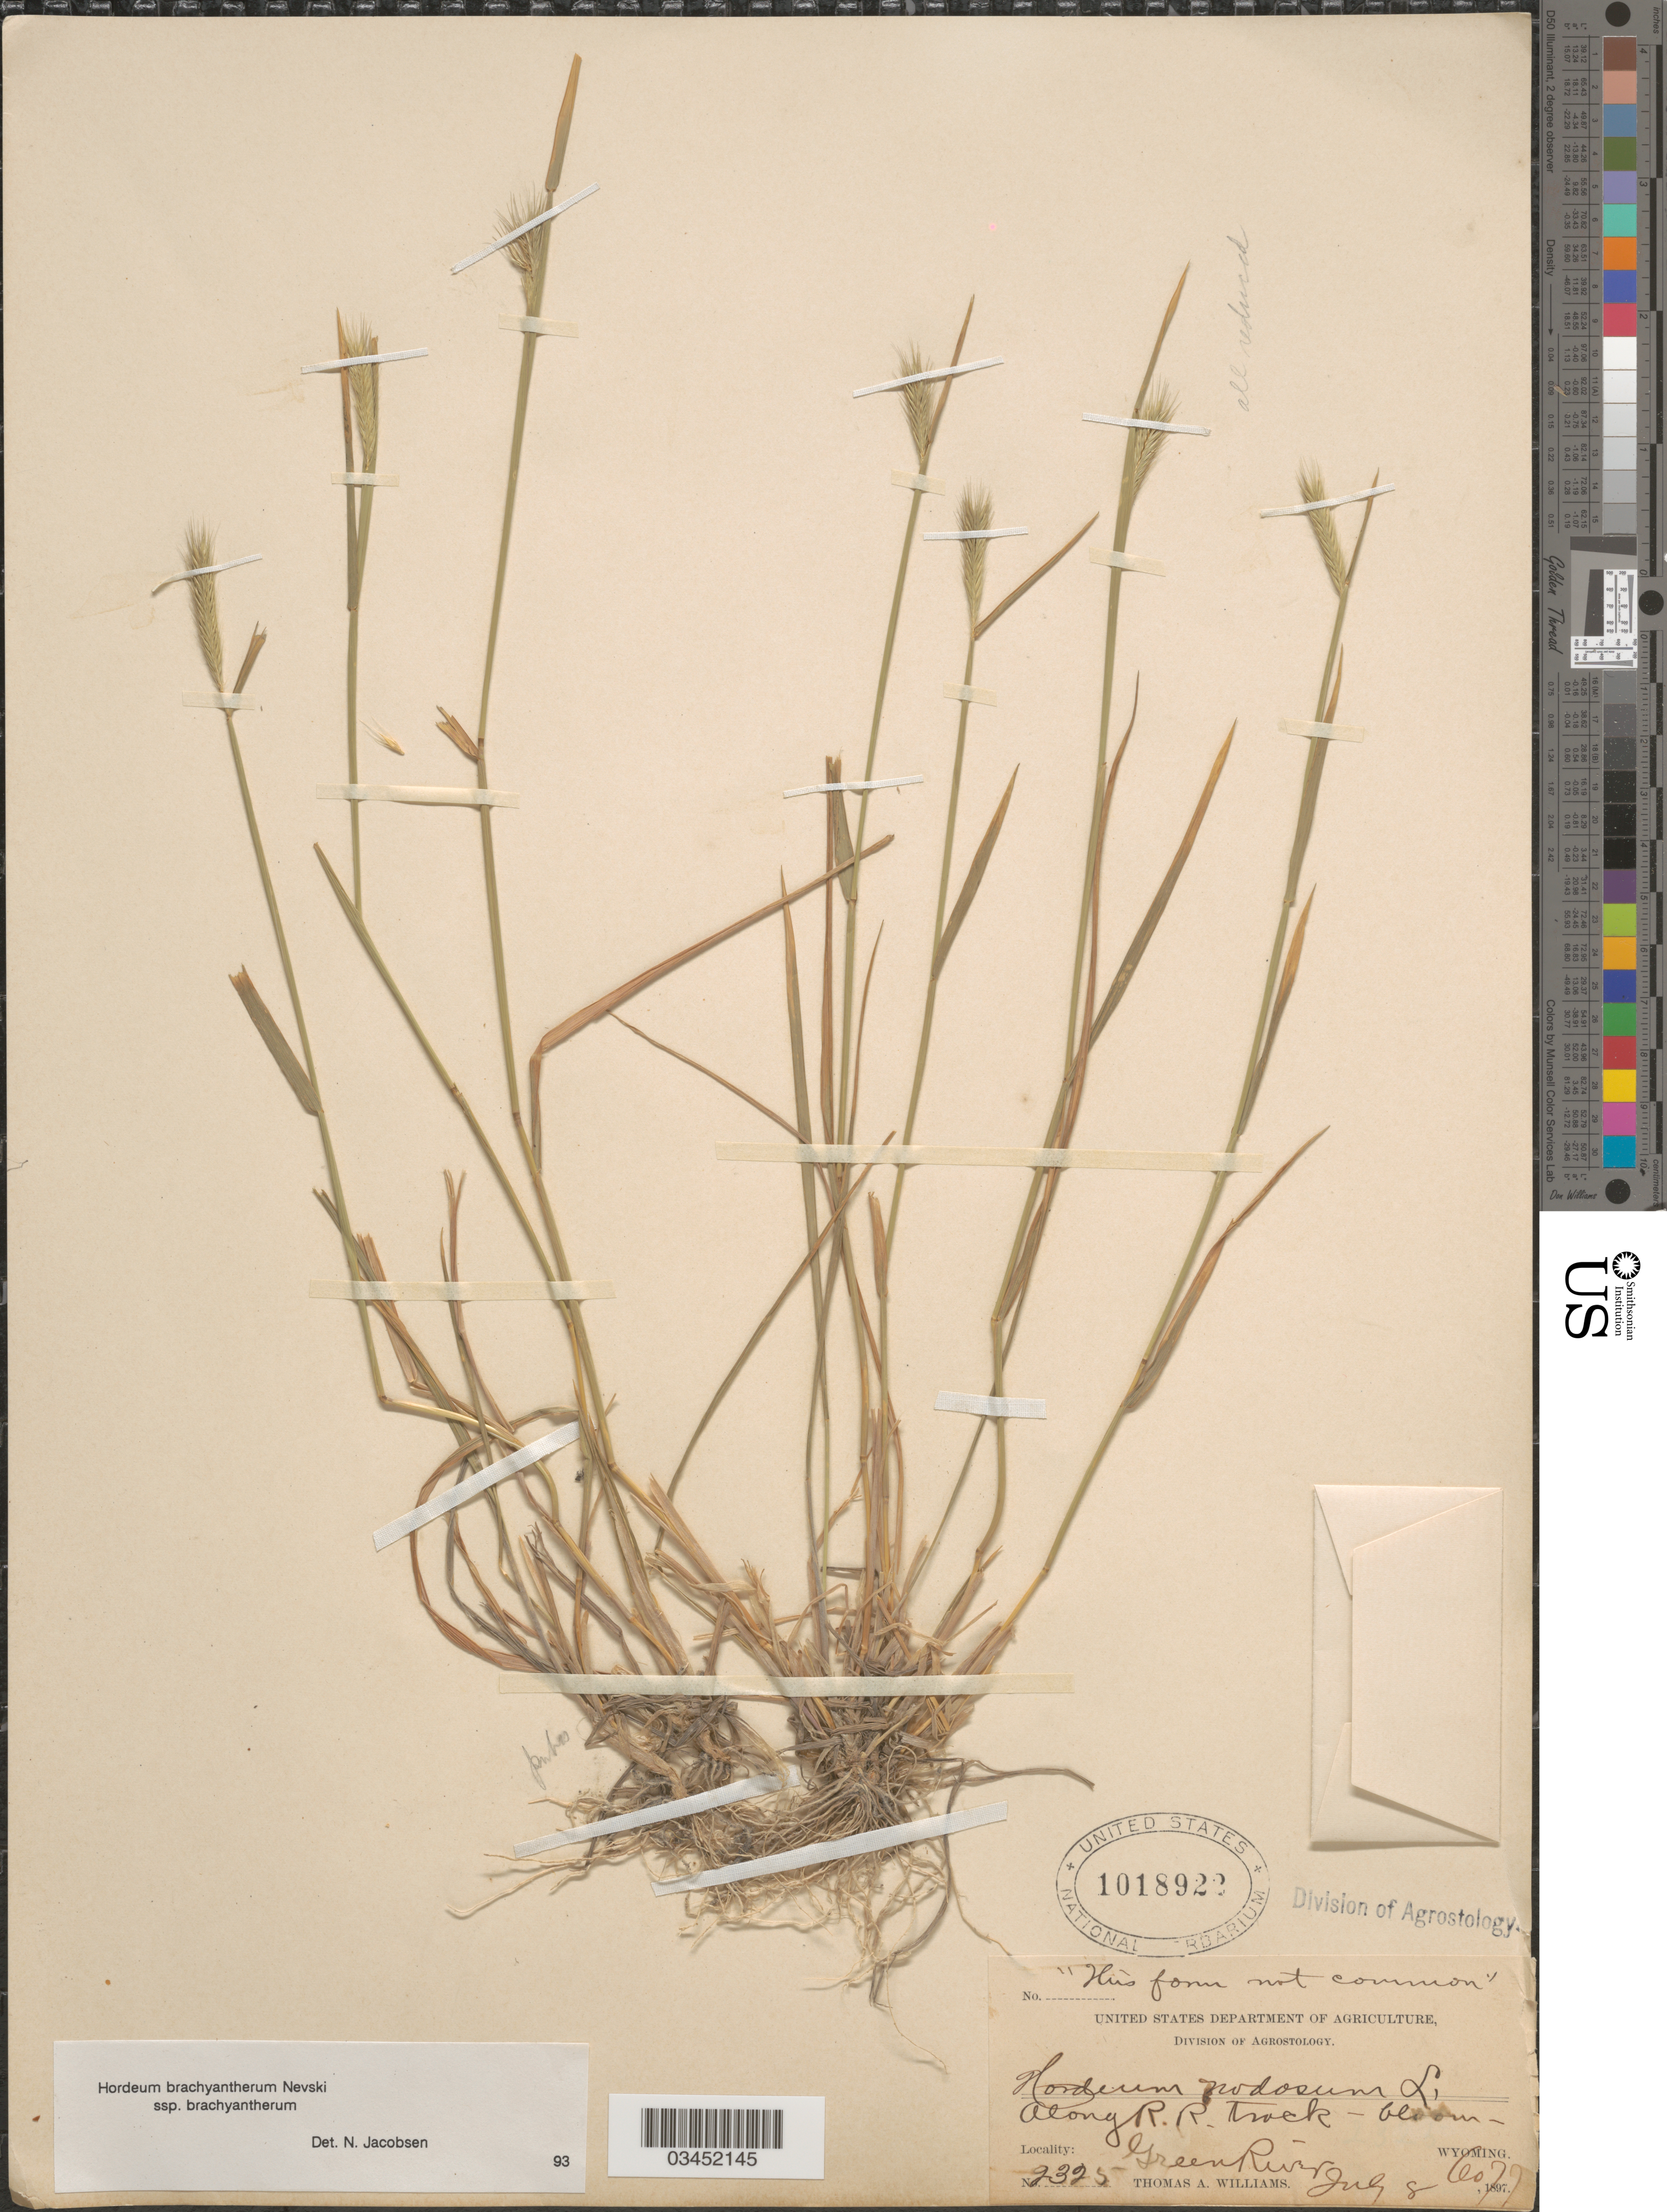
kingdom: Plantae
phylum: Tracheophyta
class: Liliopsida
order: Poales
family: Poaceae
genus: Hordeum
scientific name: Hordeum brachyantherum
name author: Nevski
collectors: T. A. Williams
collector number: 2325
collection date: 1897-07-08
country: United States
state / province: Wyoming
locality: Along R.R. - track. Green River.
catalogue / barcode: US 1018922